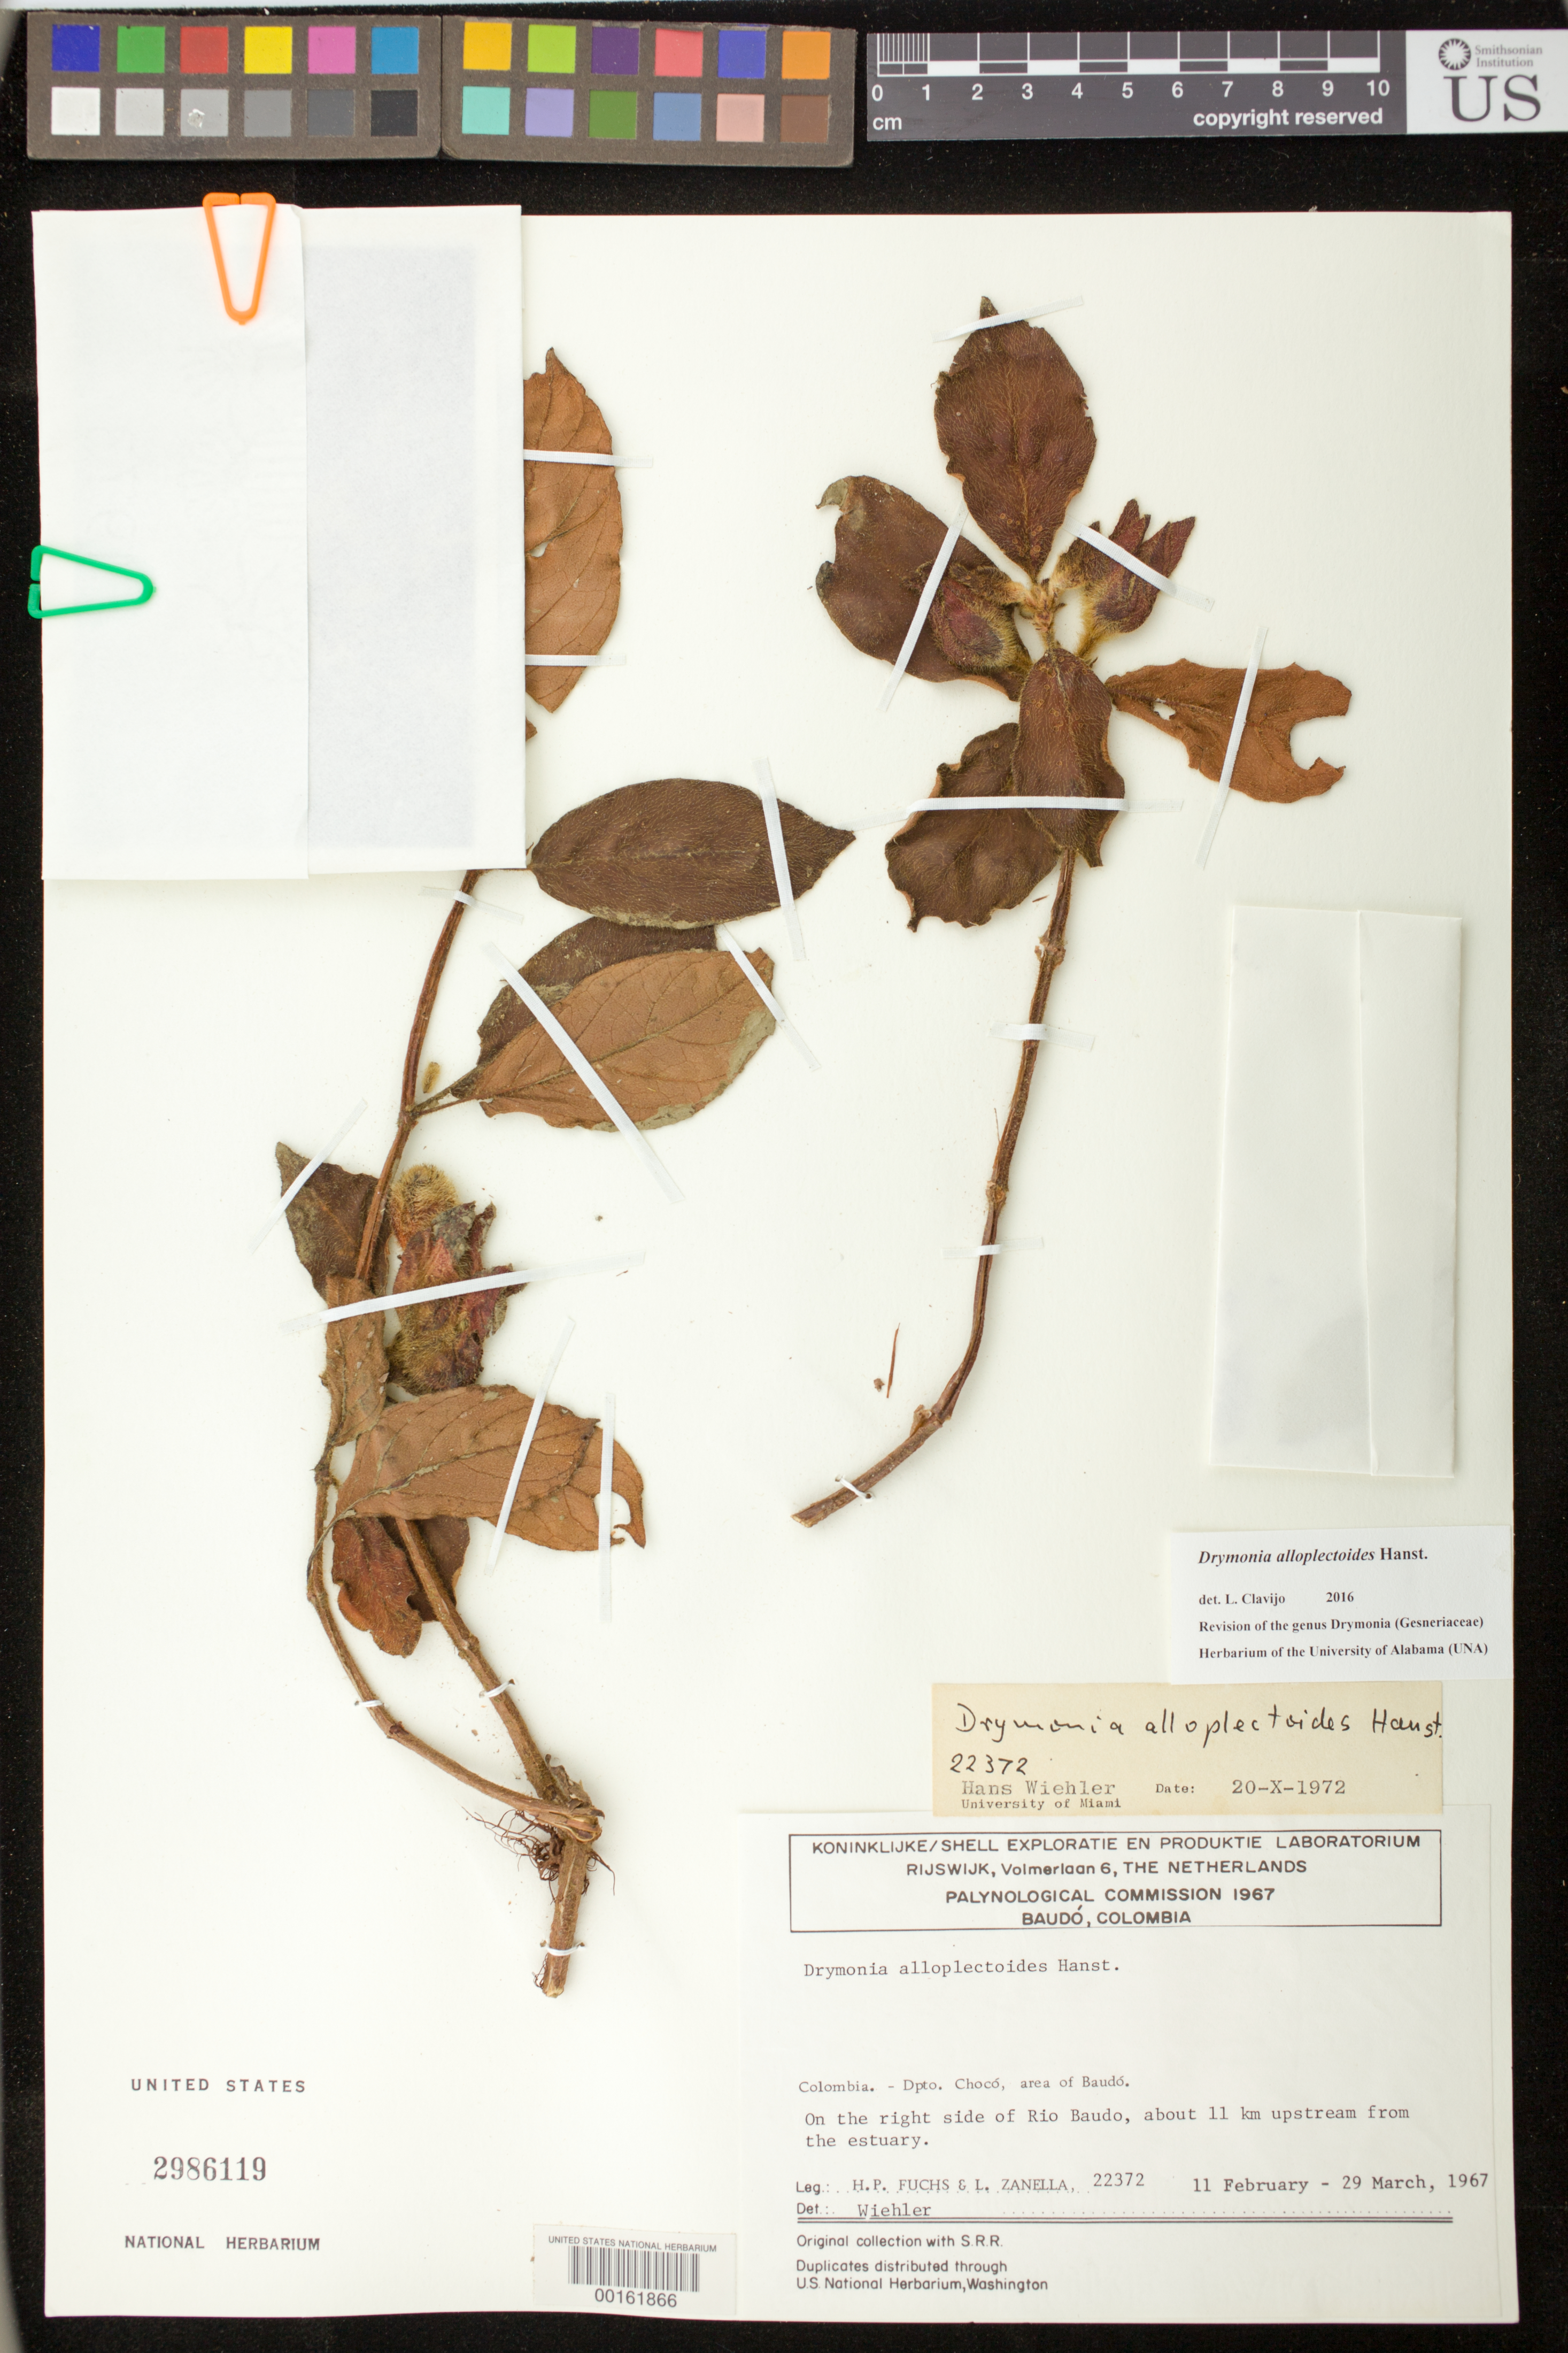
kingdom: Plantae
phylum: Tracheophyta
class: Magnoliopsida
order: Lamiales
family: Gesneriaceae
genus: Drymonia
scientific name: Drymonia alloplectoides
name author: Hanst.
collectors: H. P. Fuchs & L. Zanella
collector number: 22372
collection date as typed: Feb-Mar 1967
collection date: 1967-02/1967-03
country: Colombia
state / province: Chocó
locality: Area of Baudo, on the right side of Baudo, about 11 km upstream from the estuary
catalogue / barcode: US 2986119